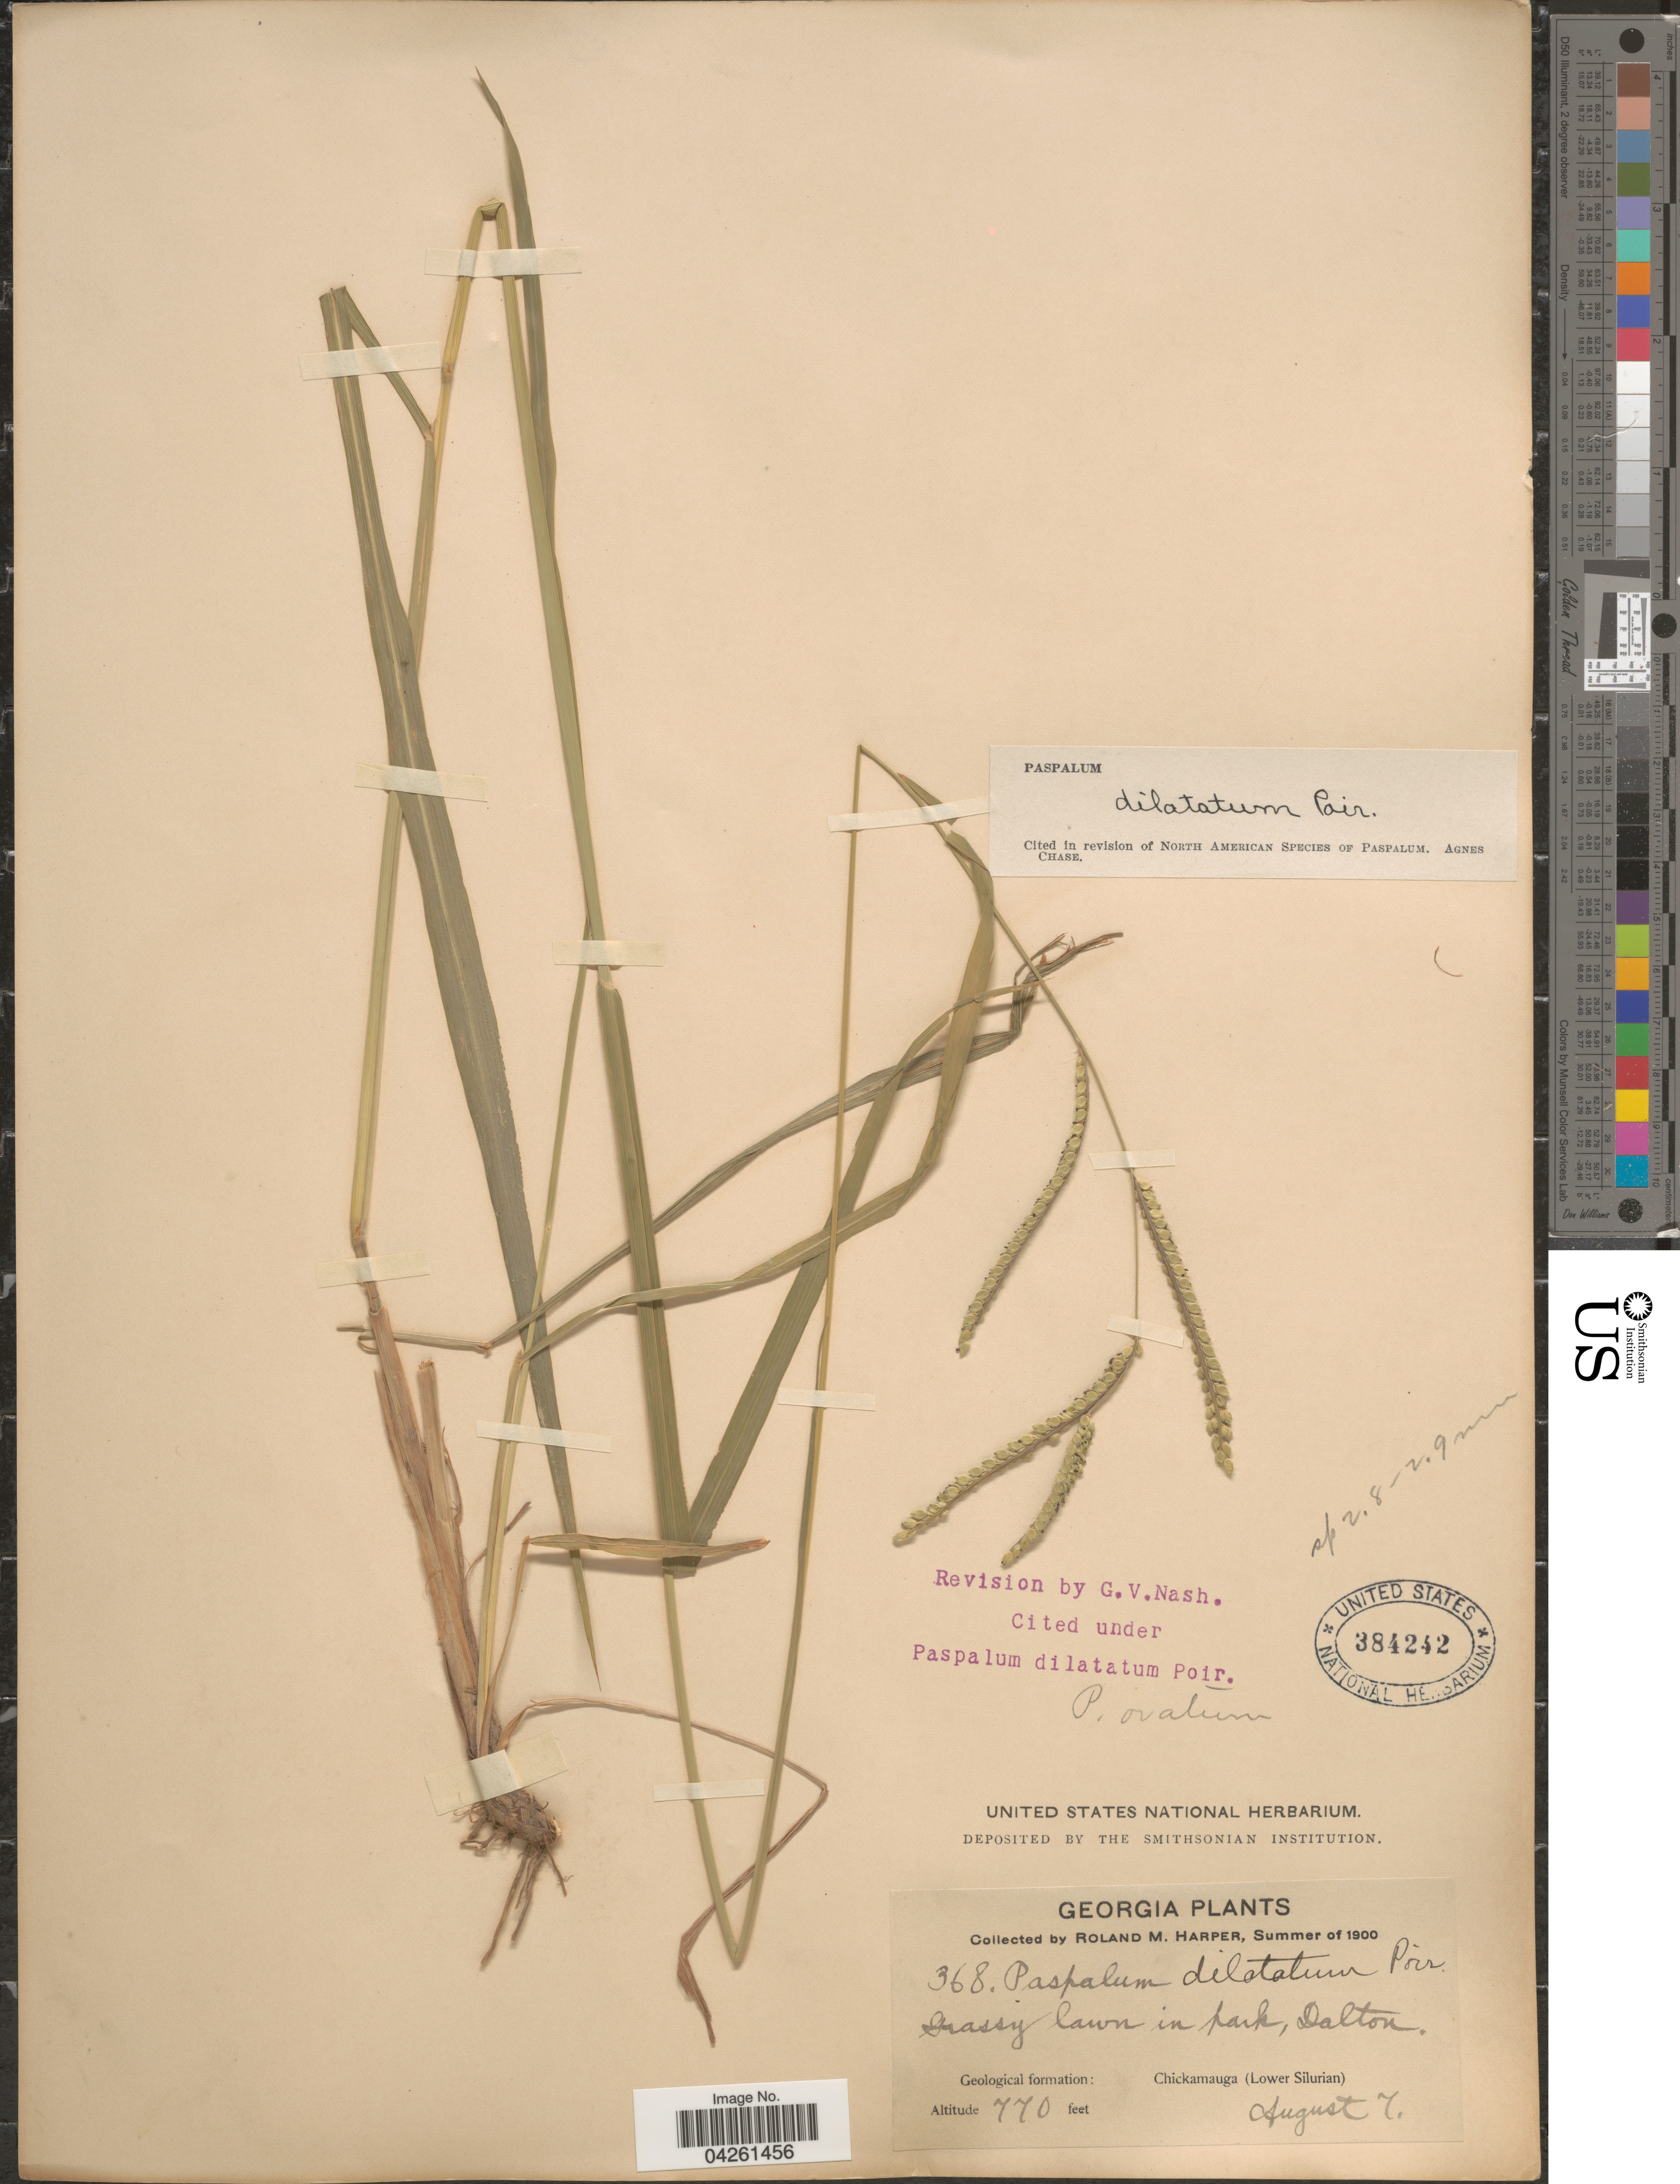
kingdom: Plantae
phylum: Tracheophyta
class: Liliopsida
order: Poales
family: Poaceae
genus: Paspalum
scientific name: Paspalum dilatatum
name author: Poir.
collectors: R. M. Harper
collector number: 368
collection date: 1900-08-07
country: United States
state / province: Georgia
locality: Dalton. Geological formation: Chickamauga (Lower Silurian).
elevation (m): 235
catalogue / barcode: US 384242